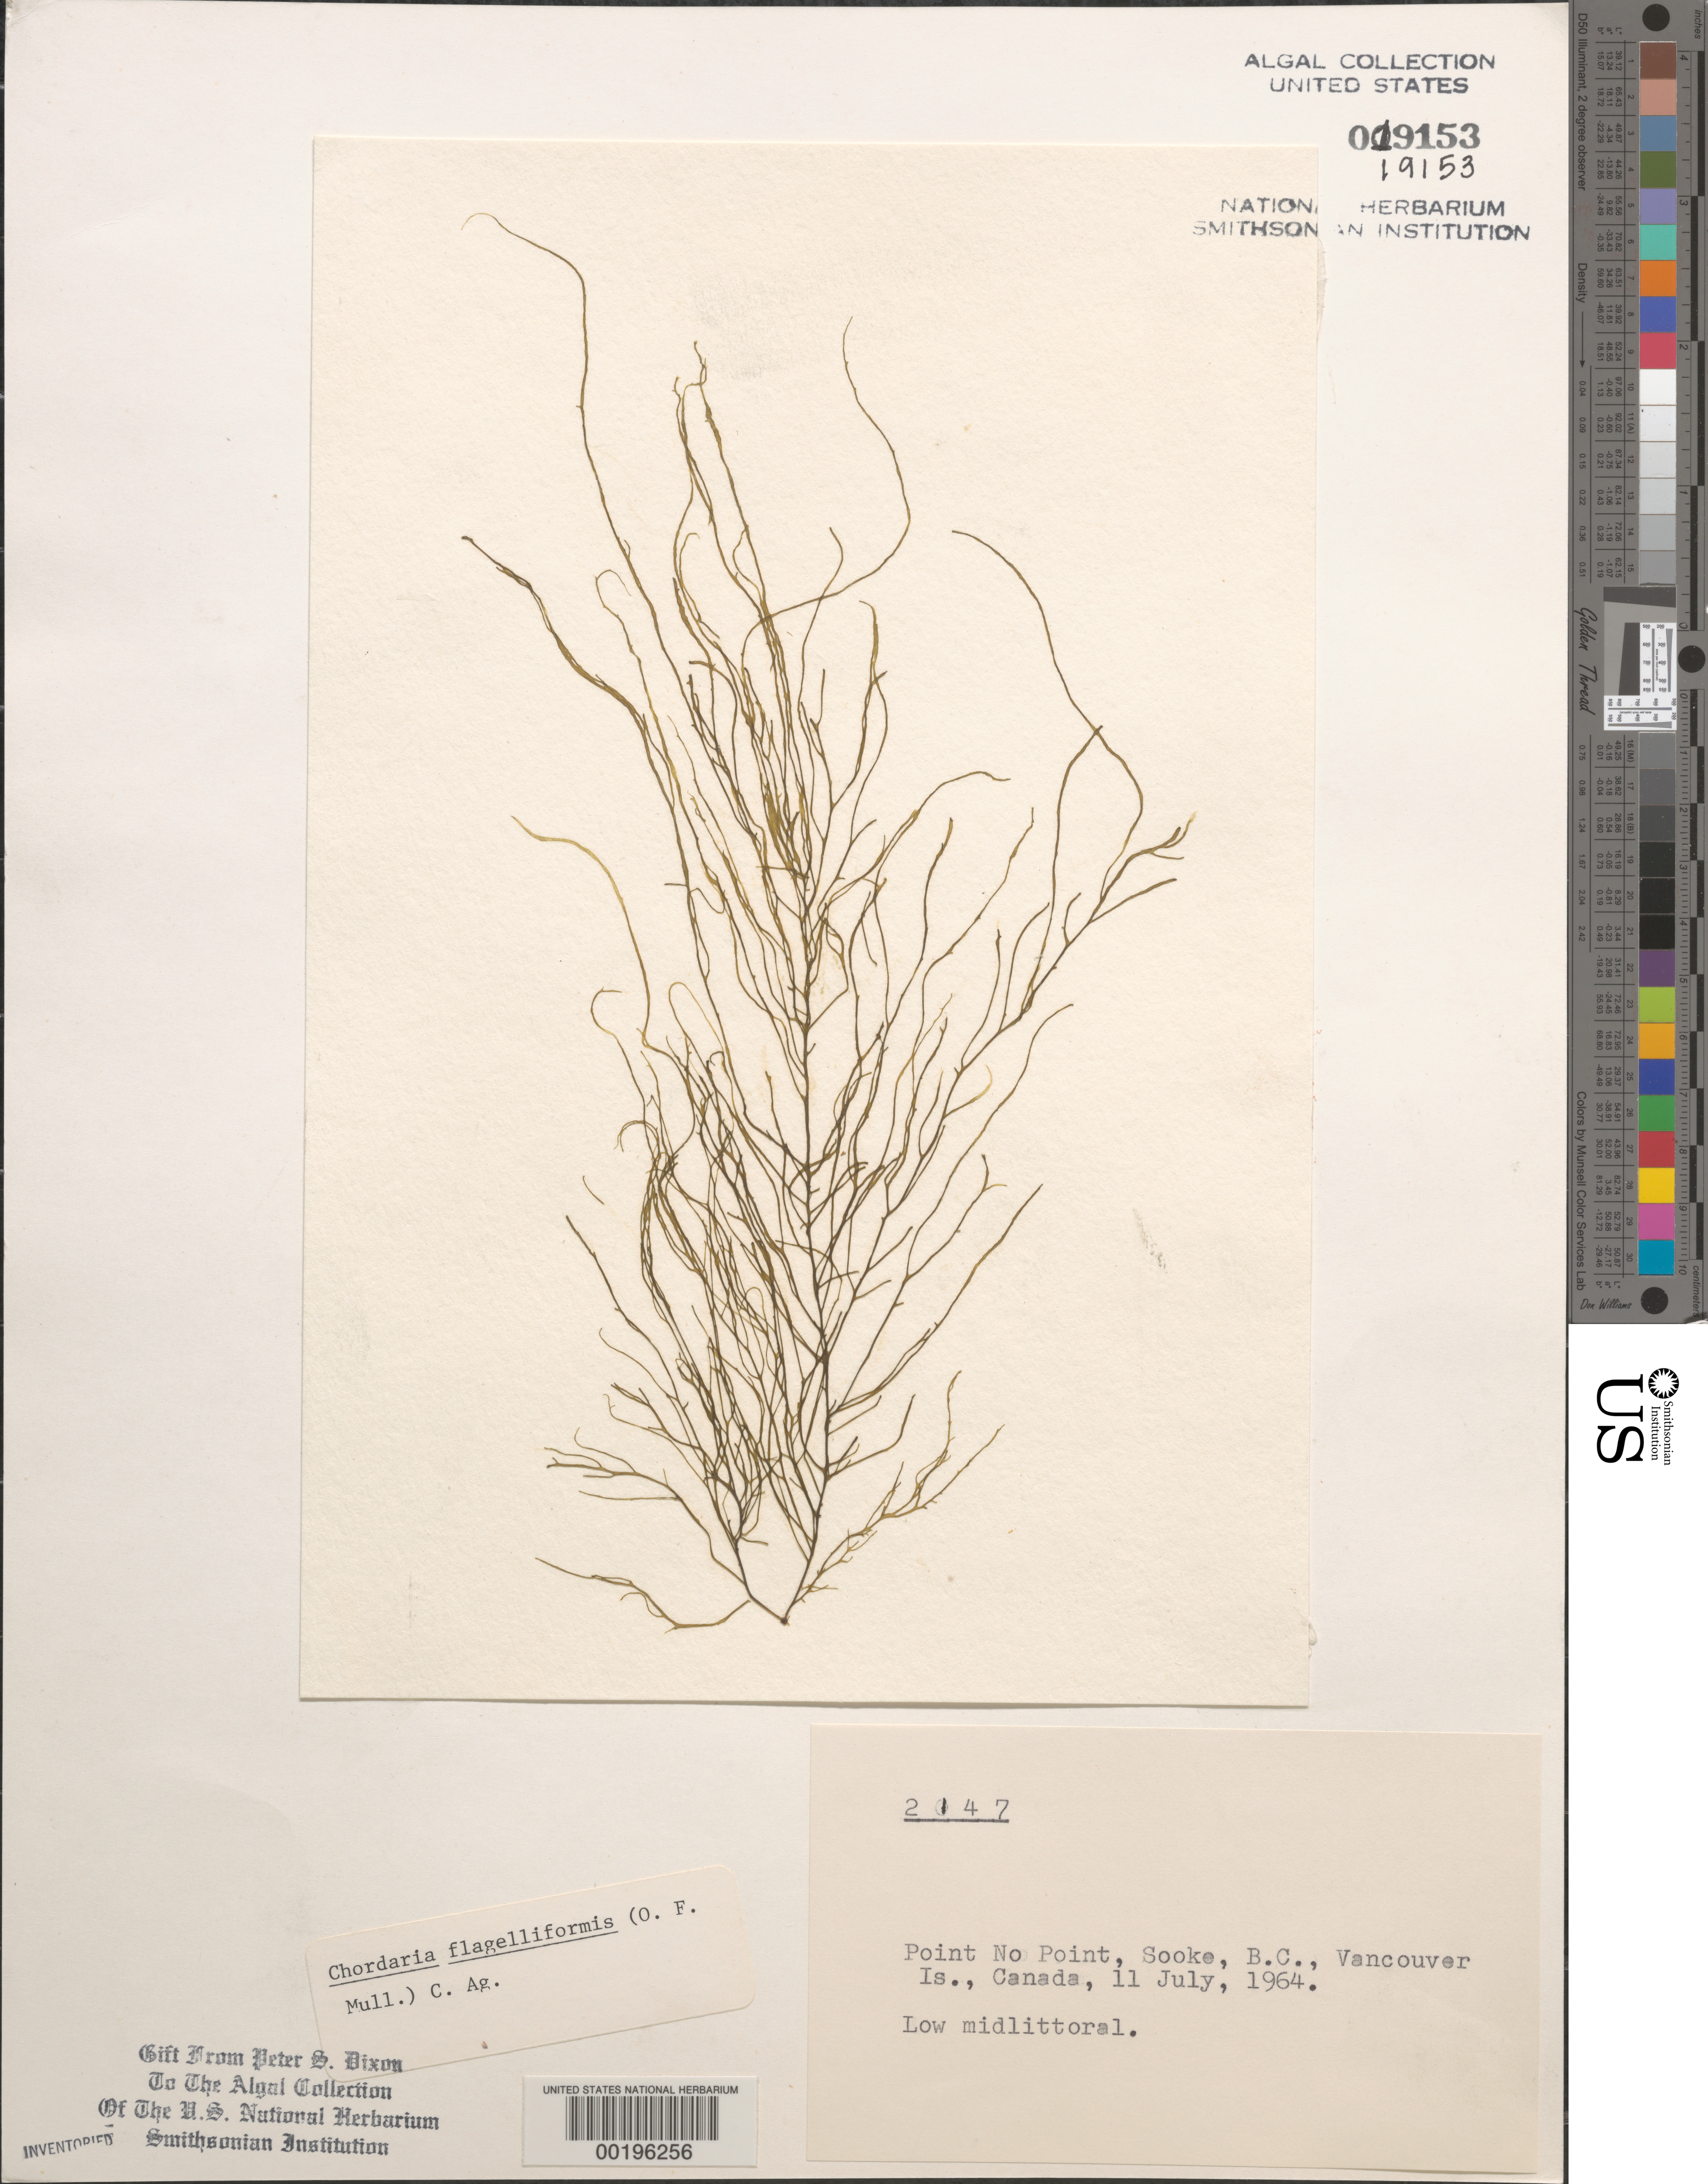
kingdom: Chromista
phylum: Ochrophyta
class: Phaeophyceae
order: Ectocarpales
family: Chordariaceae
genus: Chordaria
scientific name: Chordaria flagelliformis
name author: (Hudson) Grev.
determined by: Dixon, P. S.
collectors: P. S. Dixon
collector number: PSD 2147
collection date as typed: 11 Jul 1964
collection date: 1964-07-11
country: Canada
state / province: British Columbia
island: Vancouver Island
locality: Point No Point, Sooke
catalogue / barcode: US 19153